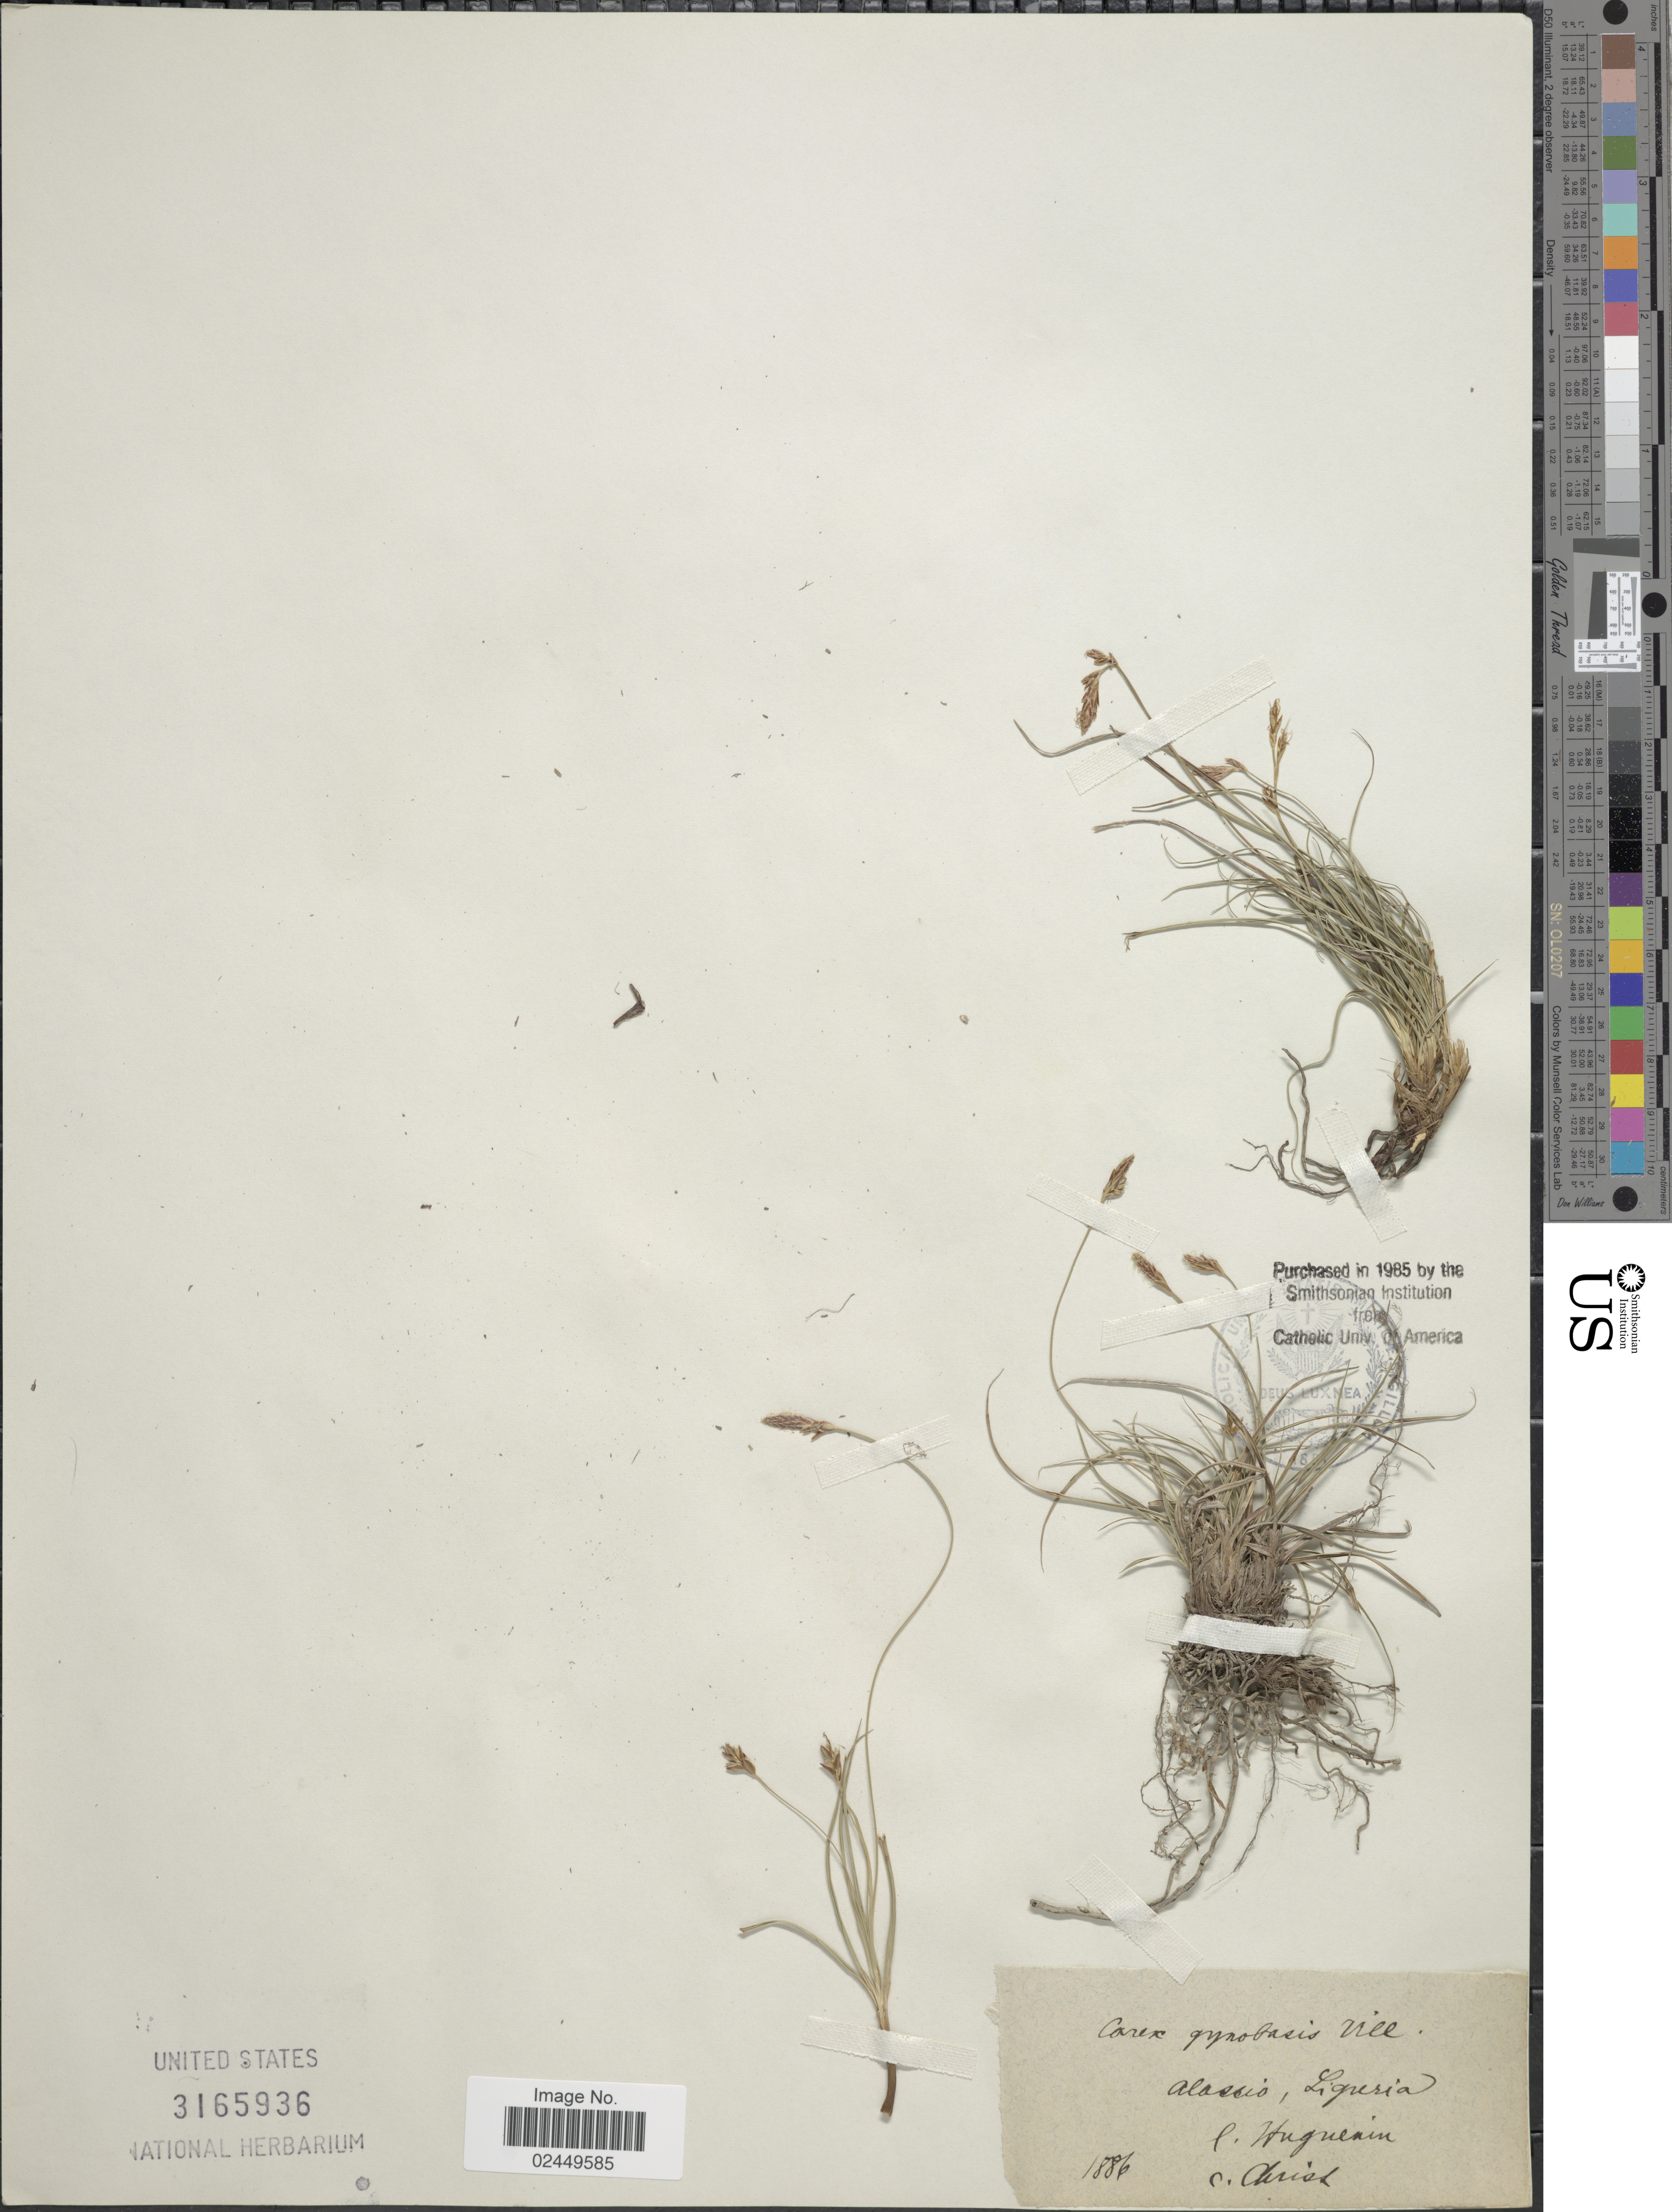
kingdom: Plantae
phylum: Tracheophyta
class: Liliopsida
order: Poales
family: Cyperaceae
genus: Carex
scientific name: Carex halleriana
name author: Asso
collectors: C. Christ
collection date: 1886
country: Italy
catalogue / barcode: US 3165936